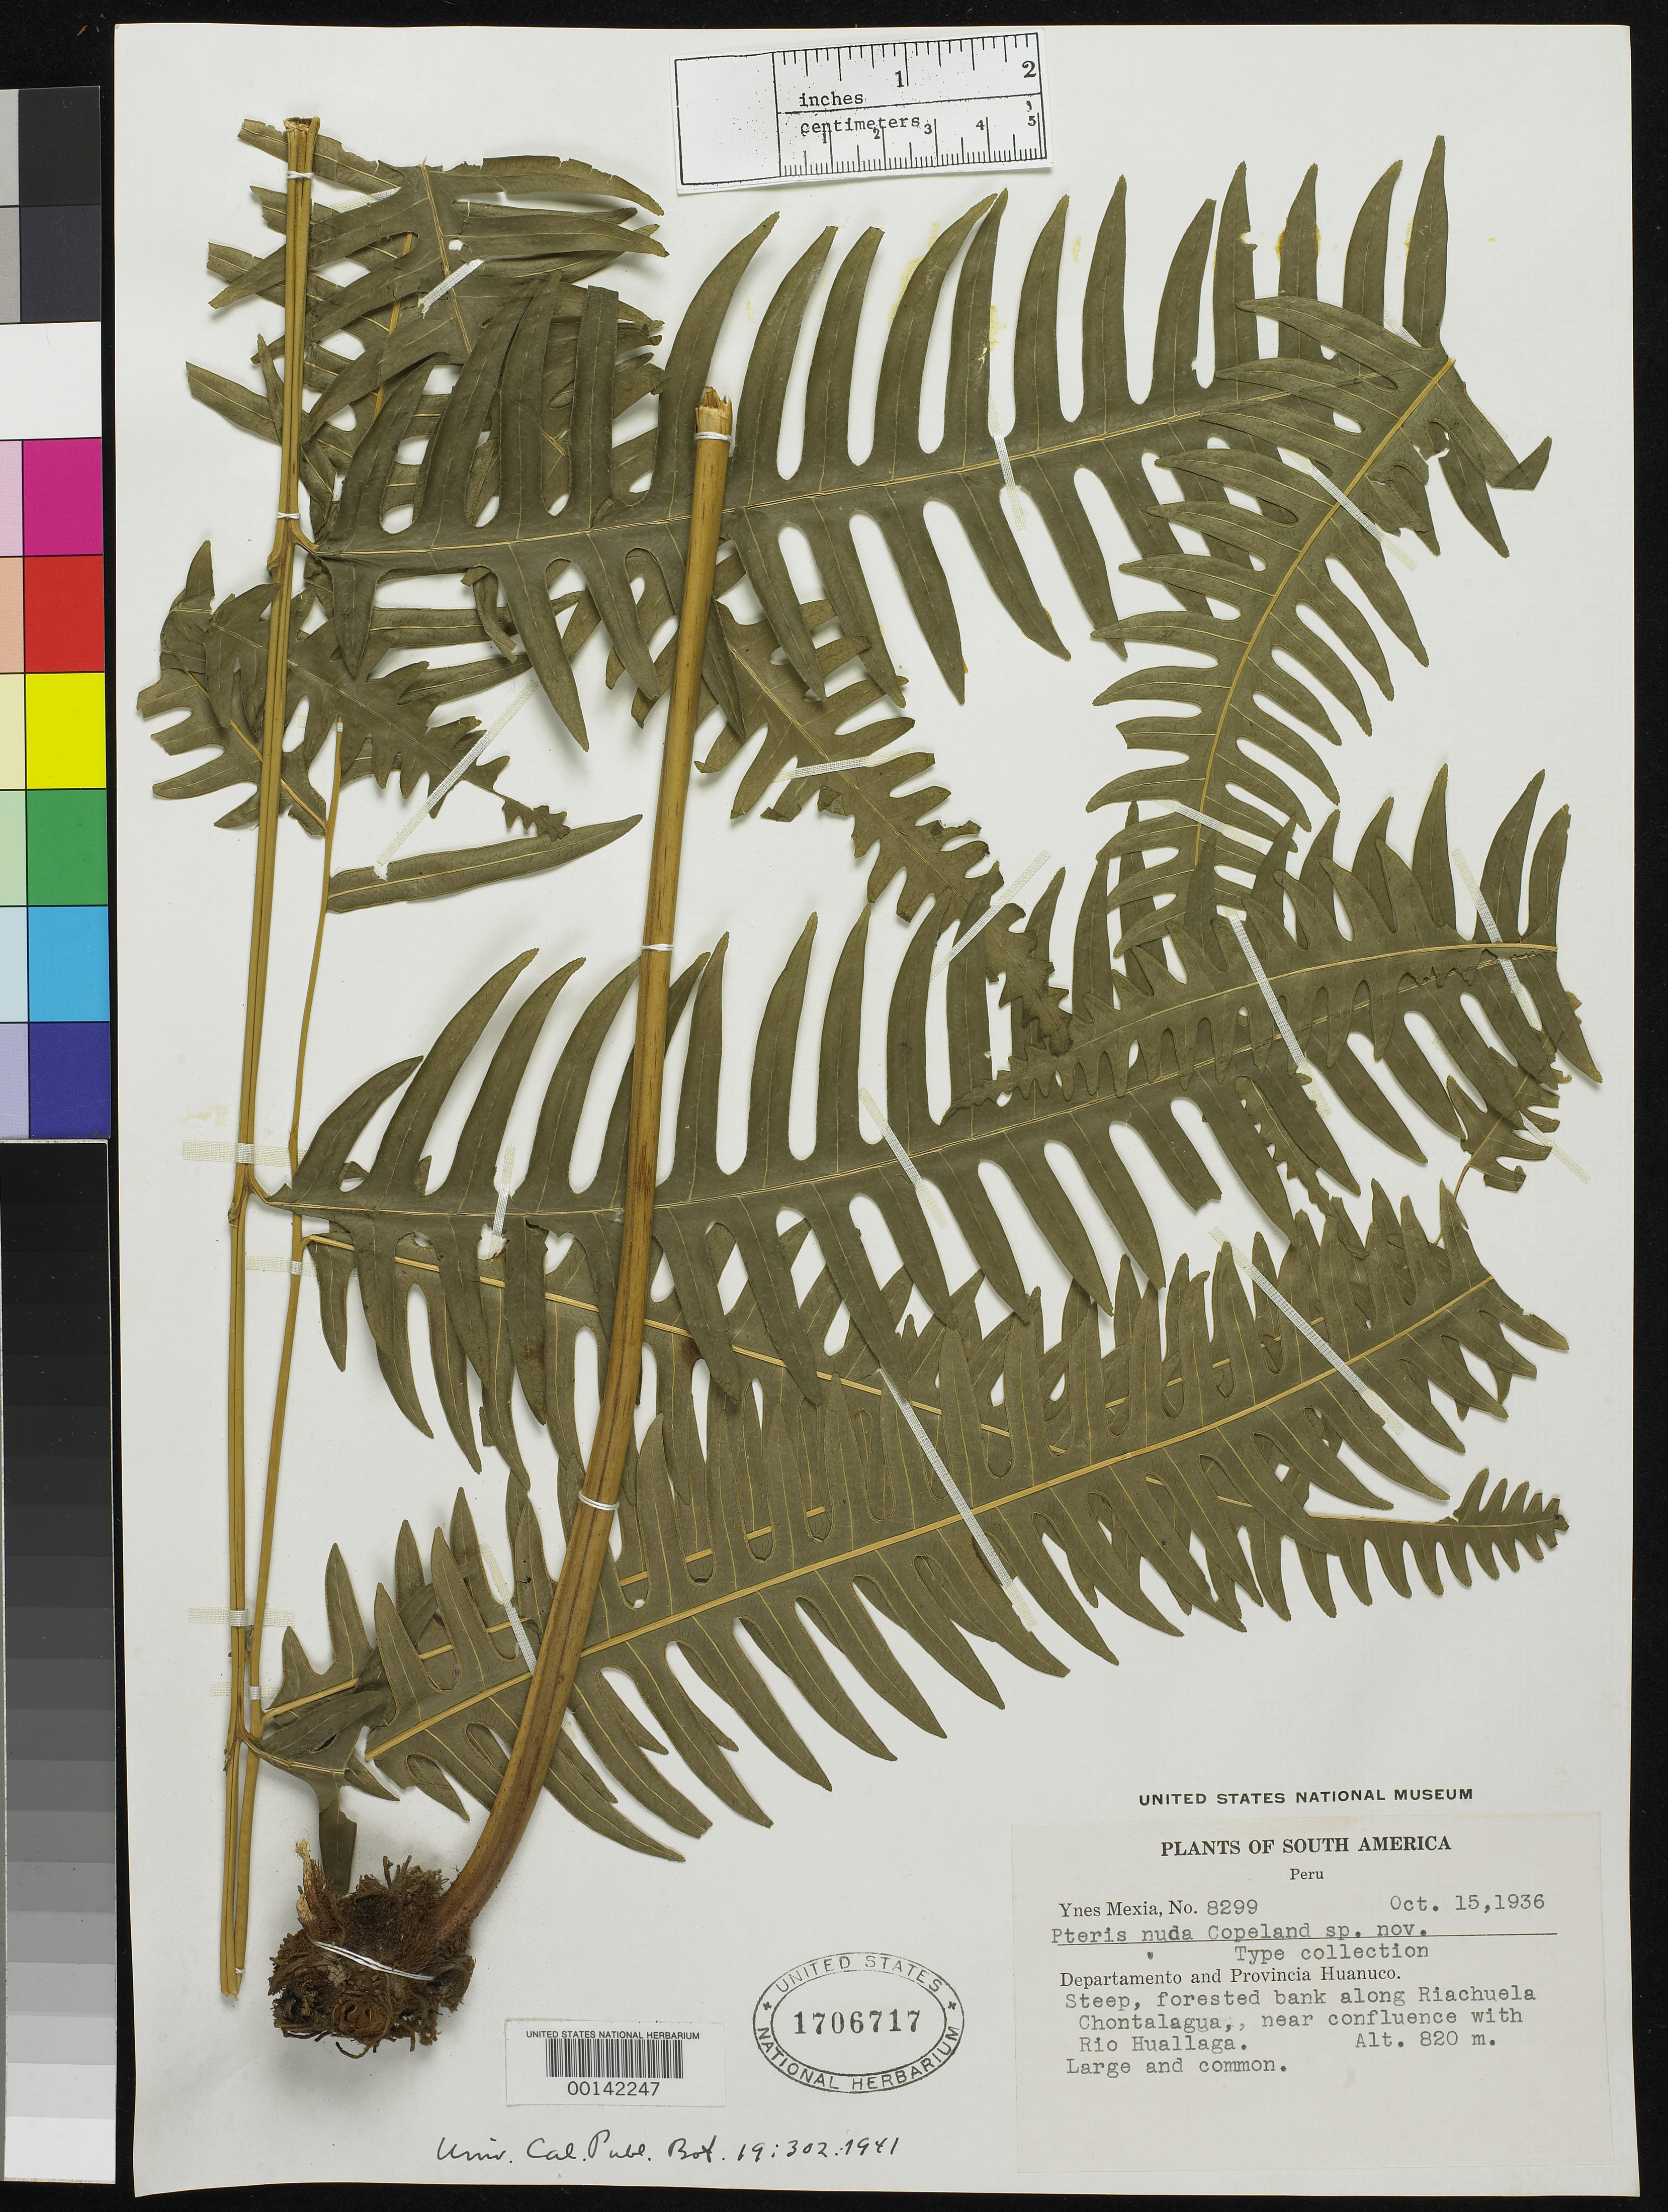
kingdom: Plantae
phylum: Tracheophyta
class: Polypodiopsida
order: Polypodiales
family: Pteridaceae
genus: Pteris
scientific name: Pteris nuda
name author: Copel.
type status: Type Collection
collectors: Y. Mexia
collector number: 8299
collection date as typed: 15 Oct 1936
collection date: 1936-10-15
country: Peru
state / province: Huánuco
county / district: Huánuco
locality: bank along Riachuela Chontalagua, near confluence with Río Huallaga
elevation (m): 820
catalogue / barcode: US 1706717